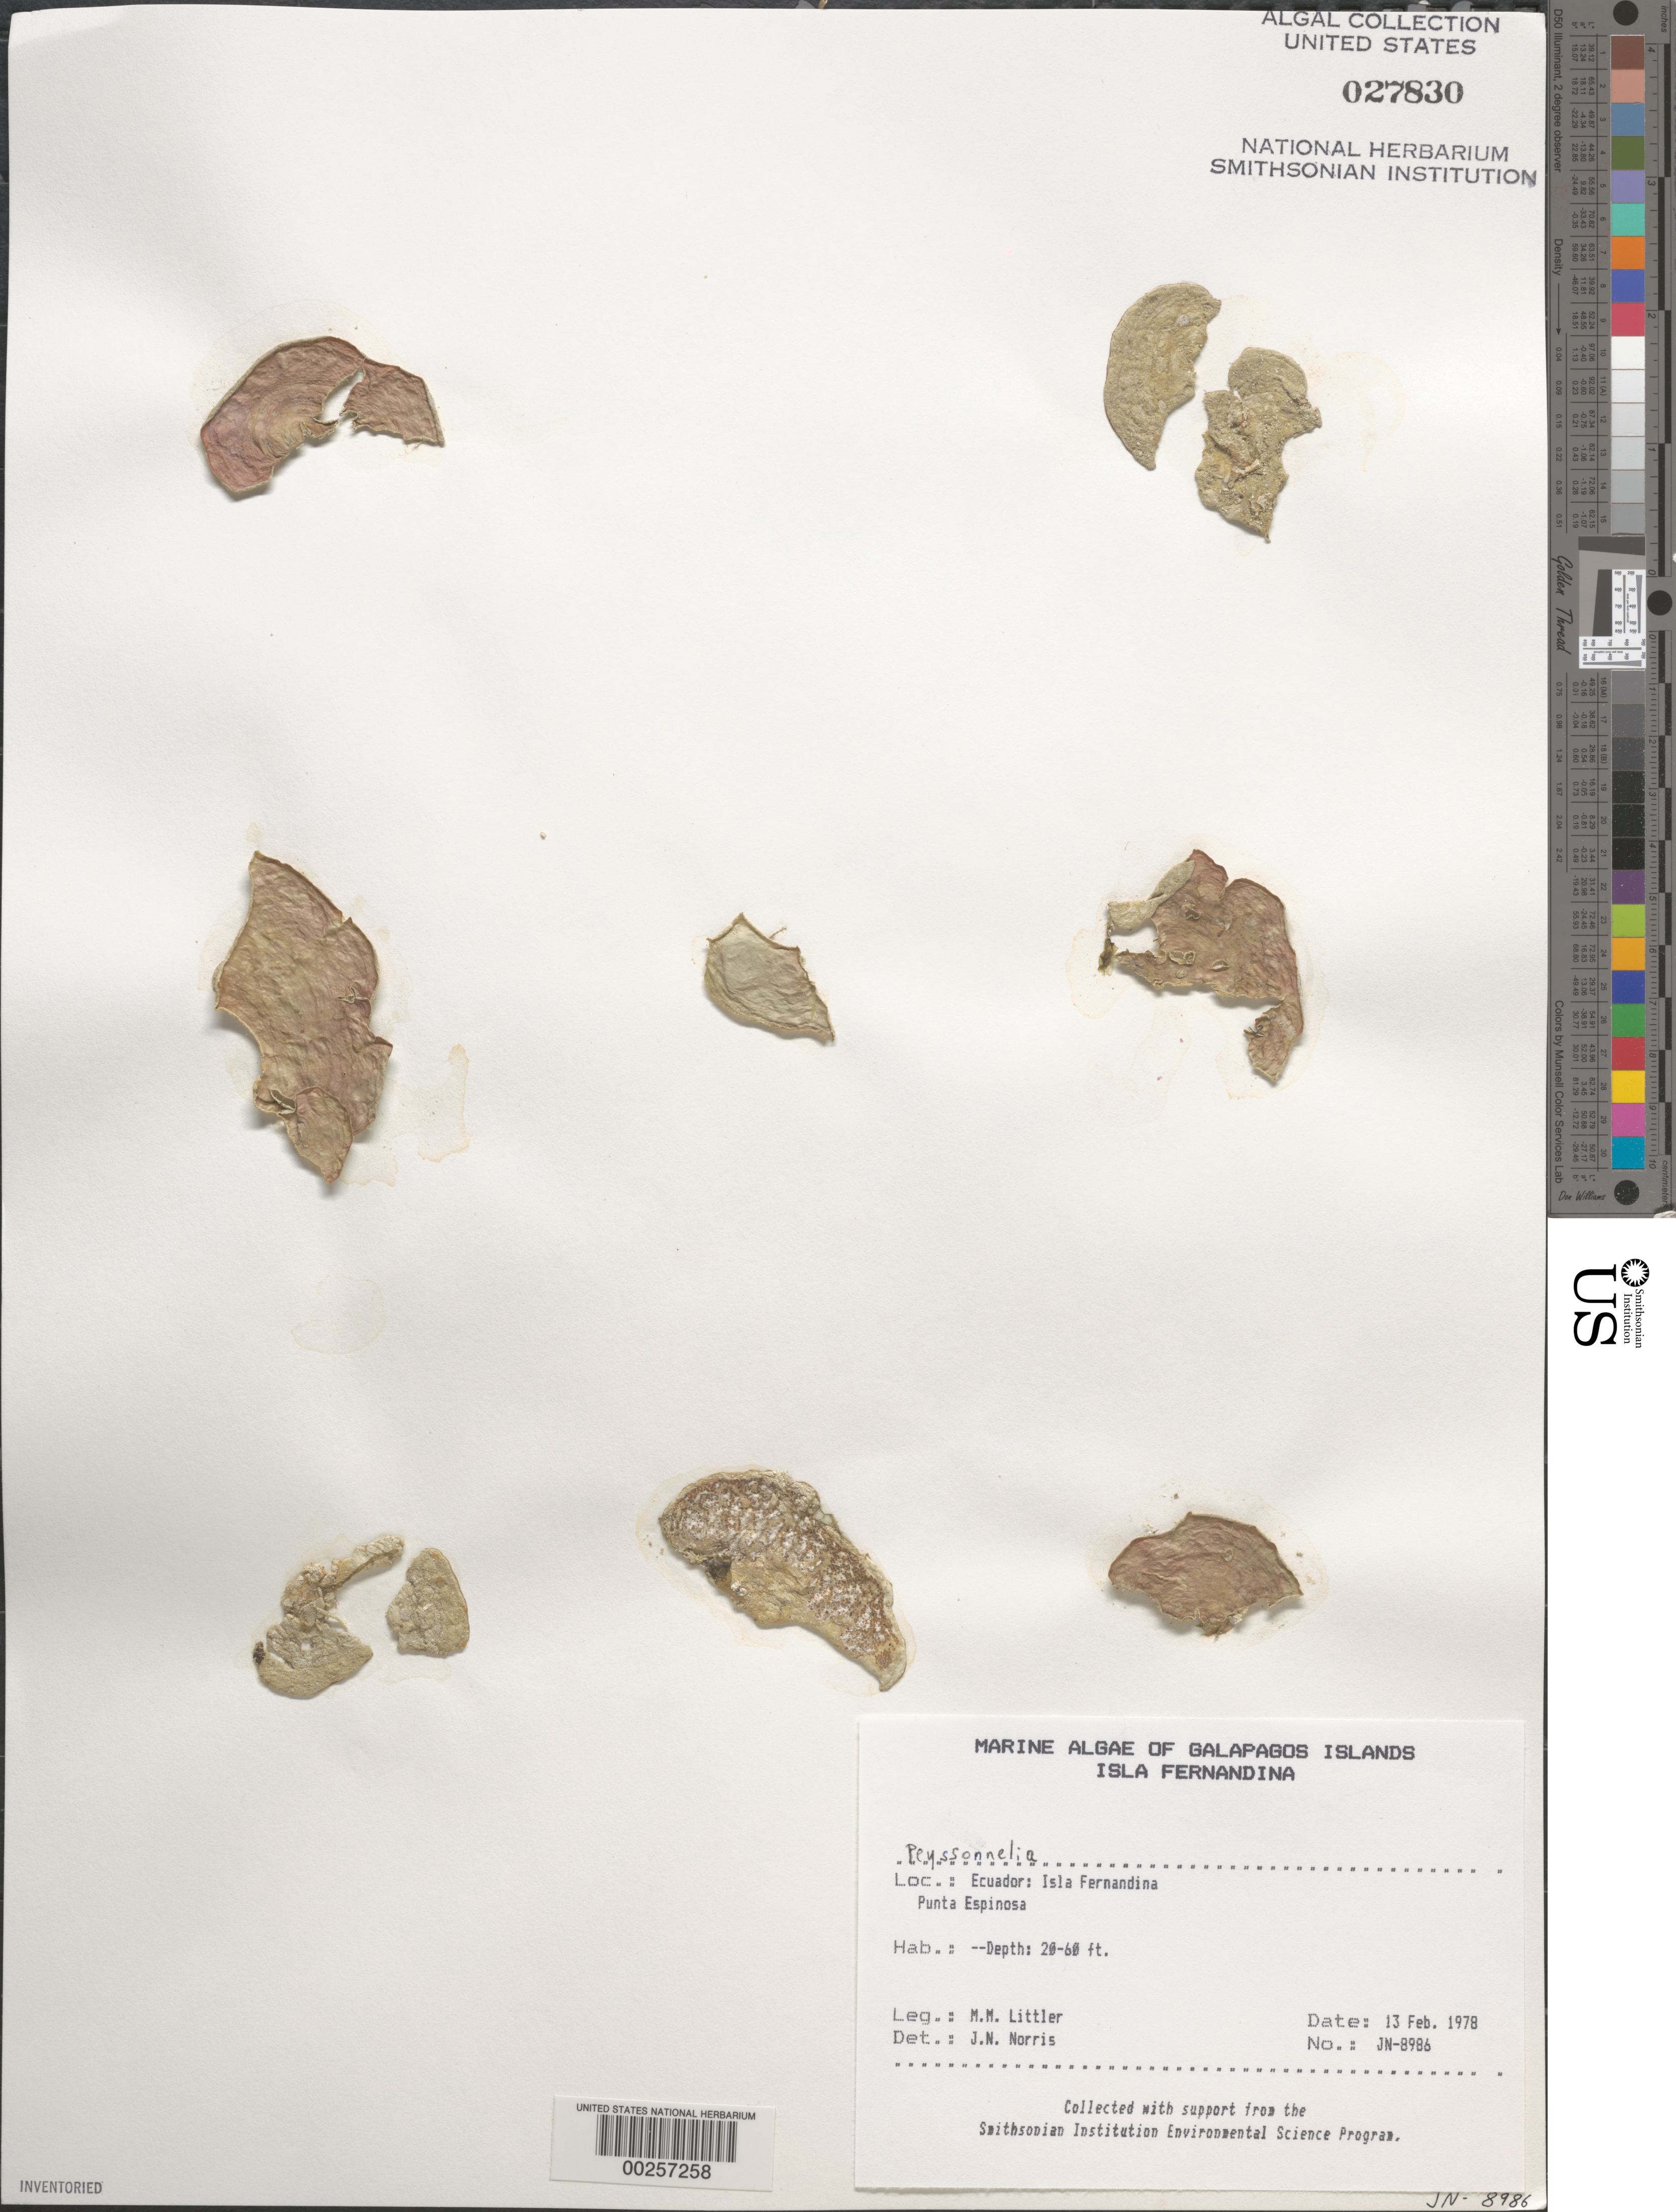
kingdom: Plantae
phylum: Rhodophyta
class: Florideophyceae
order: Peyssonneliales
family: Peyssonneliaceae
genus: Peyssonnelia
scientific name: Peyssonnelia sp.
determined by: Norris, James N.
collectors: M. M. Littler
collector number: Jn-8986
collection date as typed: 13 Feb 1978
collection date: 1978-02-13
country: Ecuador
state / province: Colón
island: Fernandina [Narborough]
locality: Punta Espinosa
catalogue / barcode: US 27830